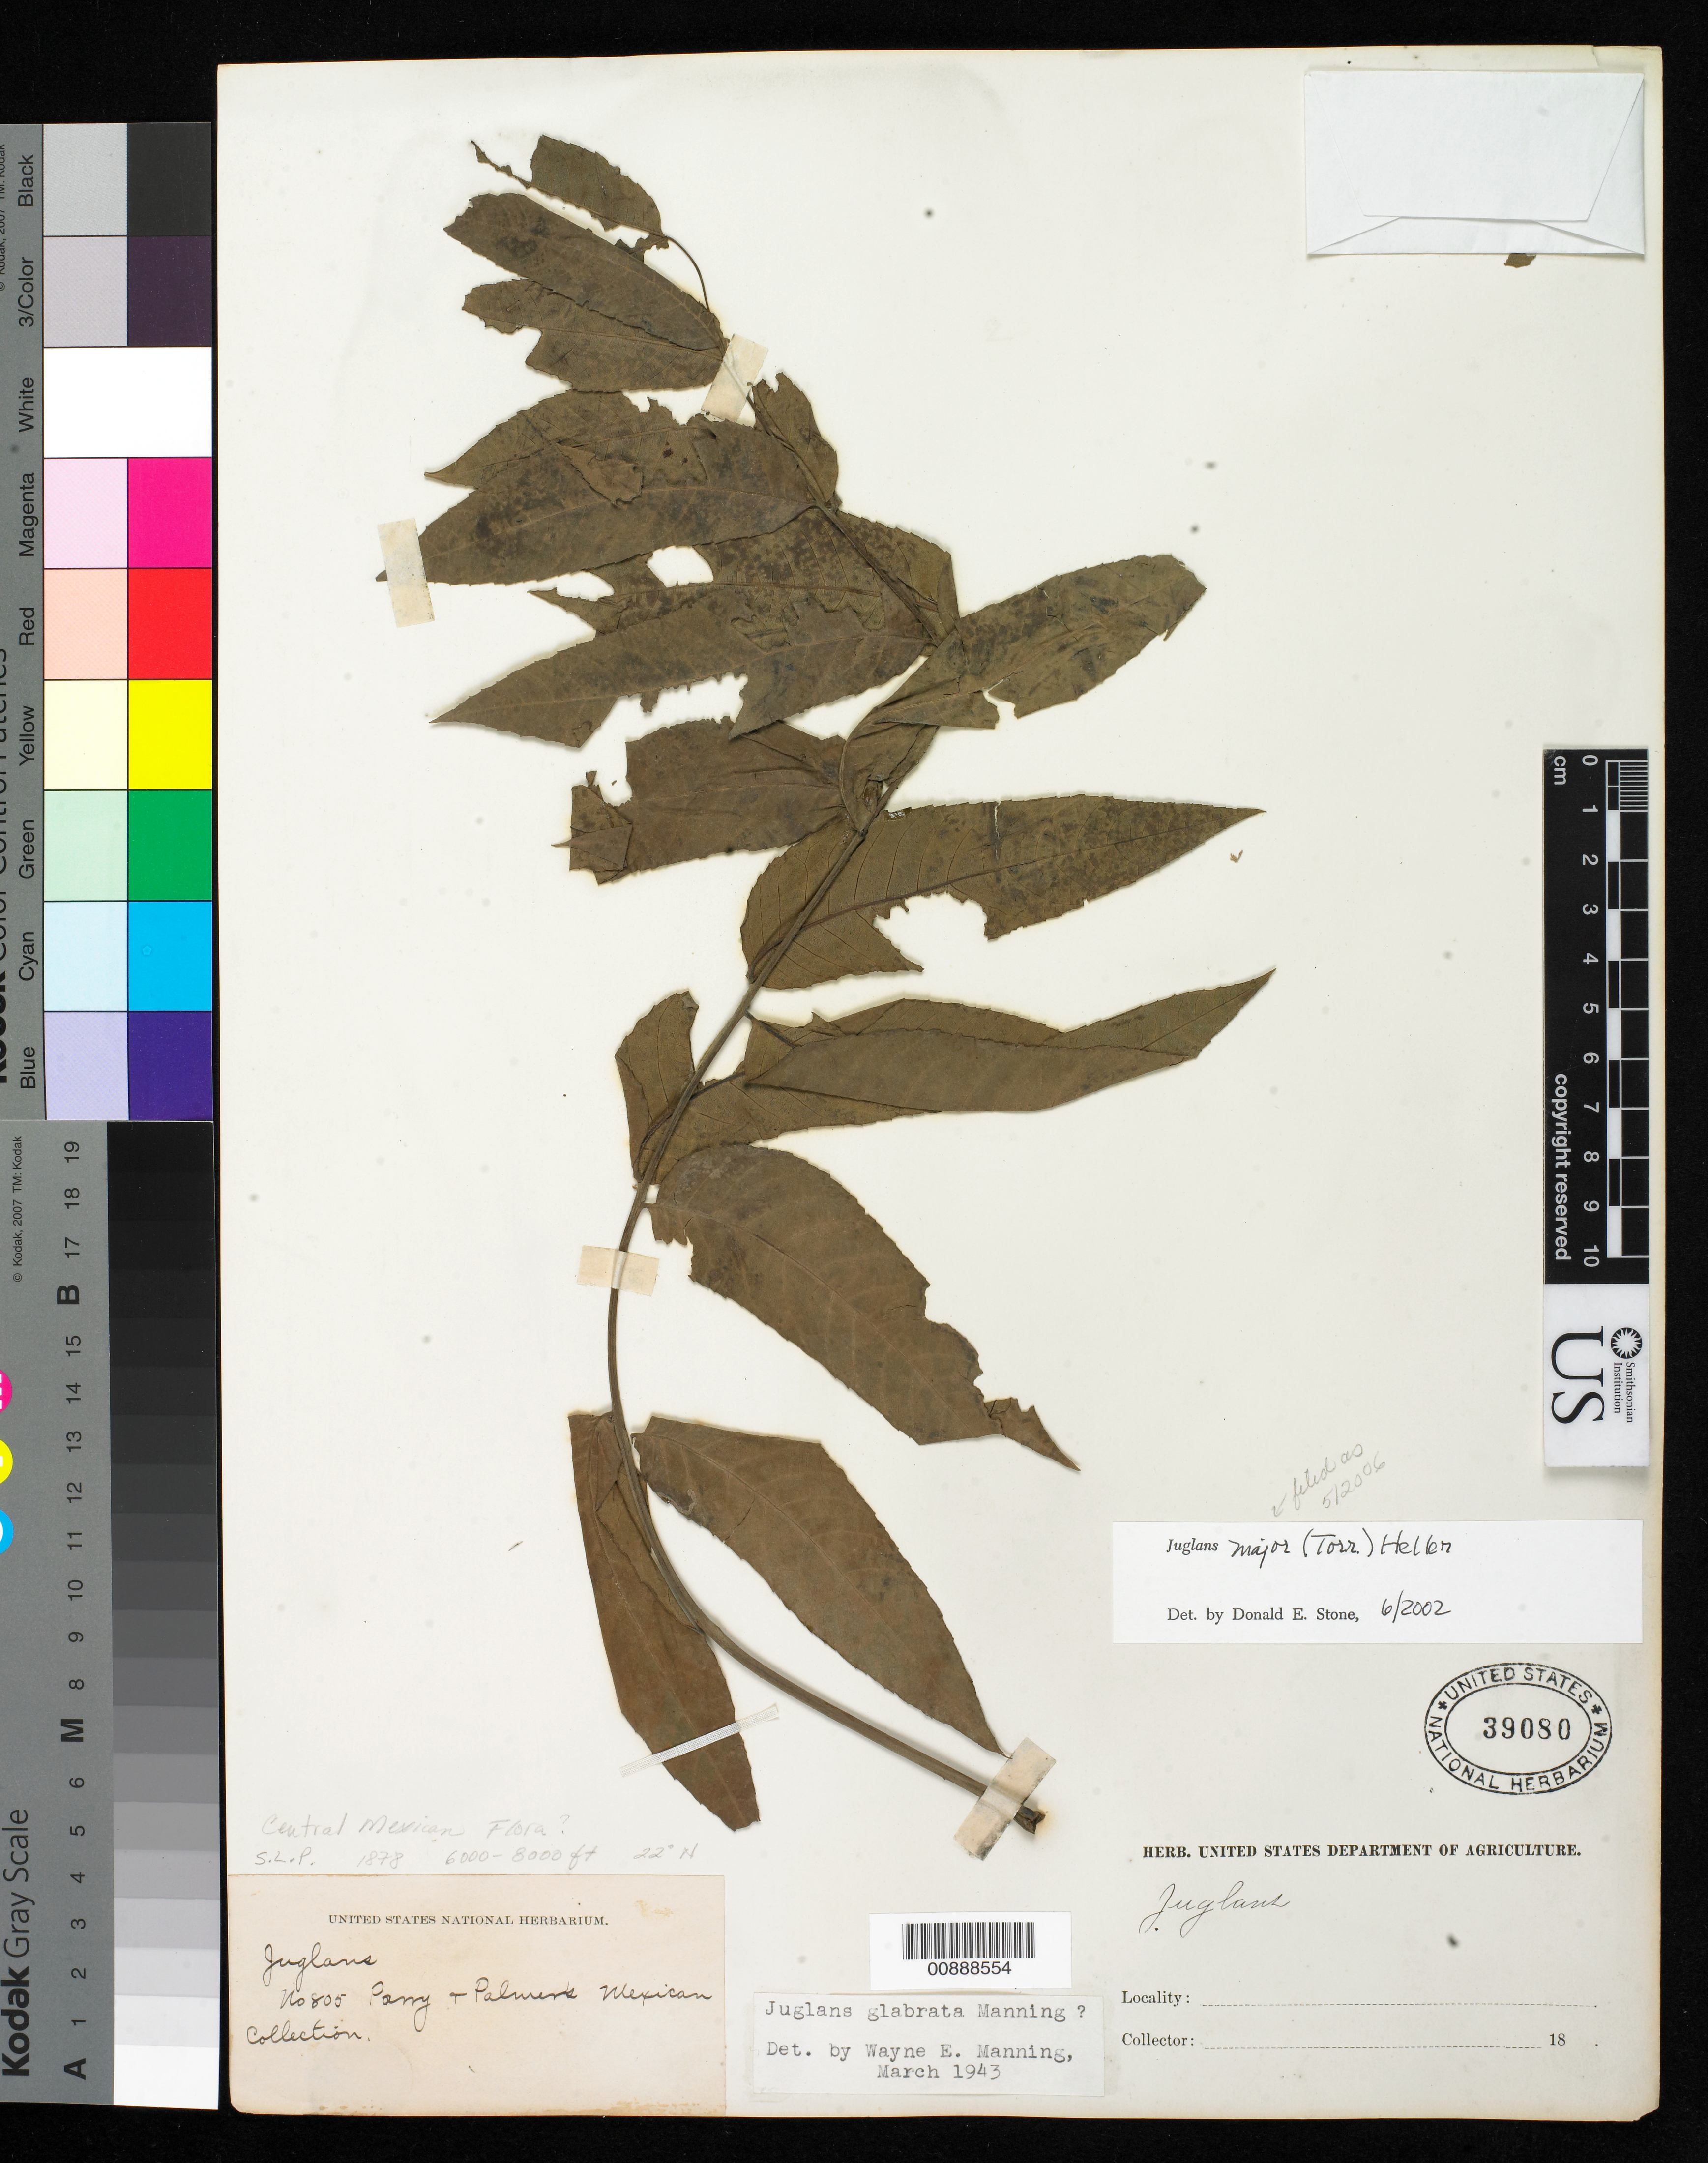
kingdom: Plantae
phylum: Tracheophyta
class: Magnoliopsida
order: Fagales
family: Juglandaceae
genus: Juglans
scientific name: Juglans major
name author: (Torr.) A. Heller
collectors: C. C. Parry & E. Palmer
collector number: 805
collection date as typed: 1878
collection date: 1878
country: Mexico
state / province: San Luis Potosí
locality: Chiefly in the region of San Luis Potosí.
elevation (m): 1829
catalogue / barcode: US 39080